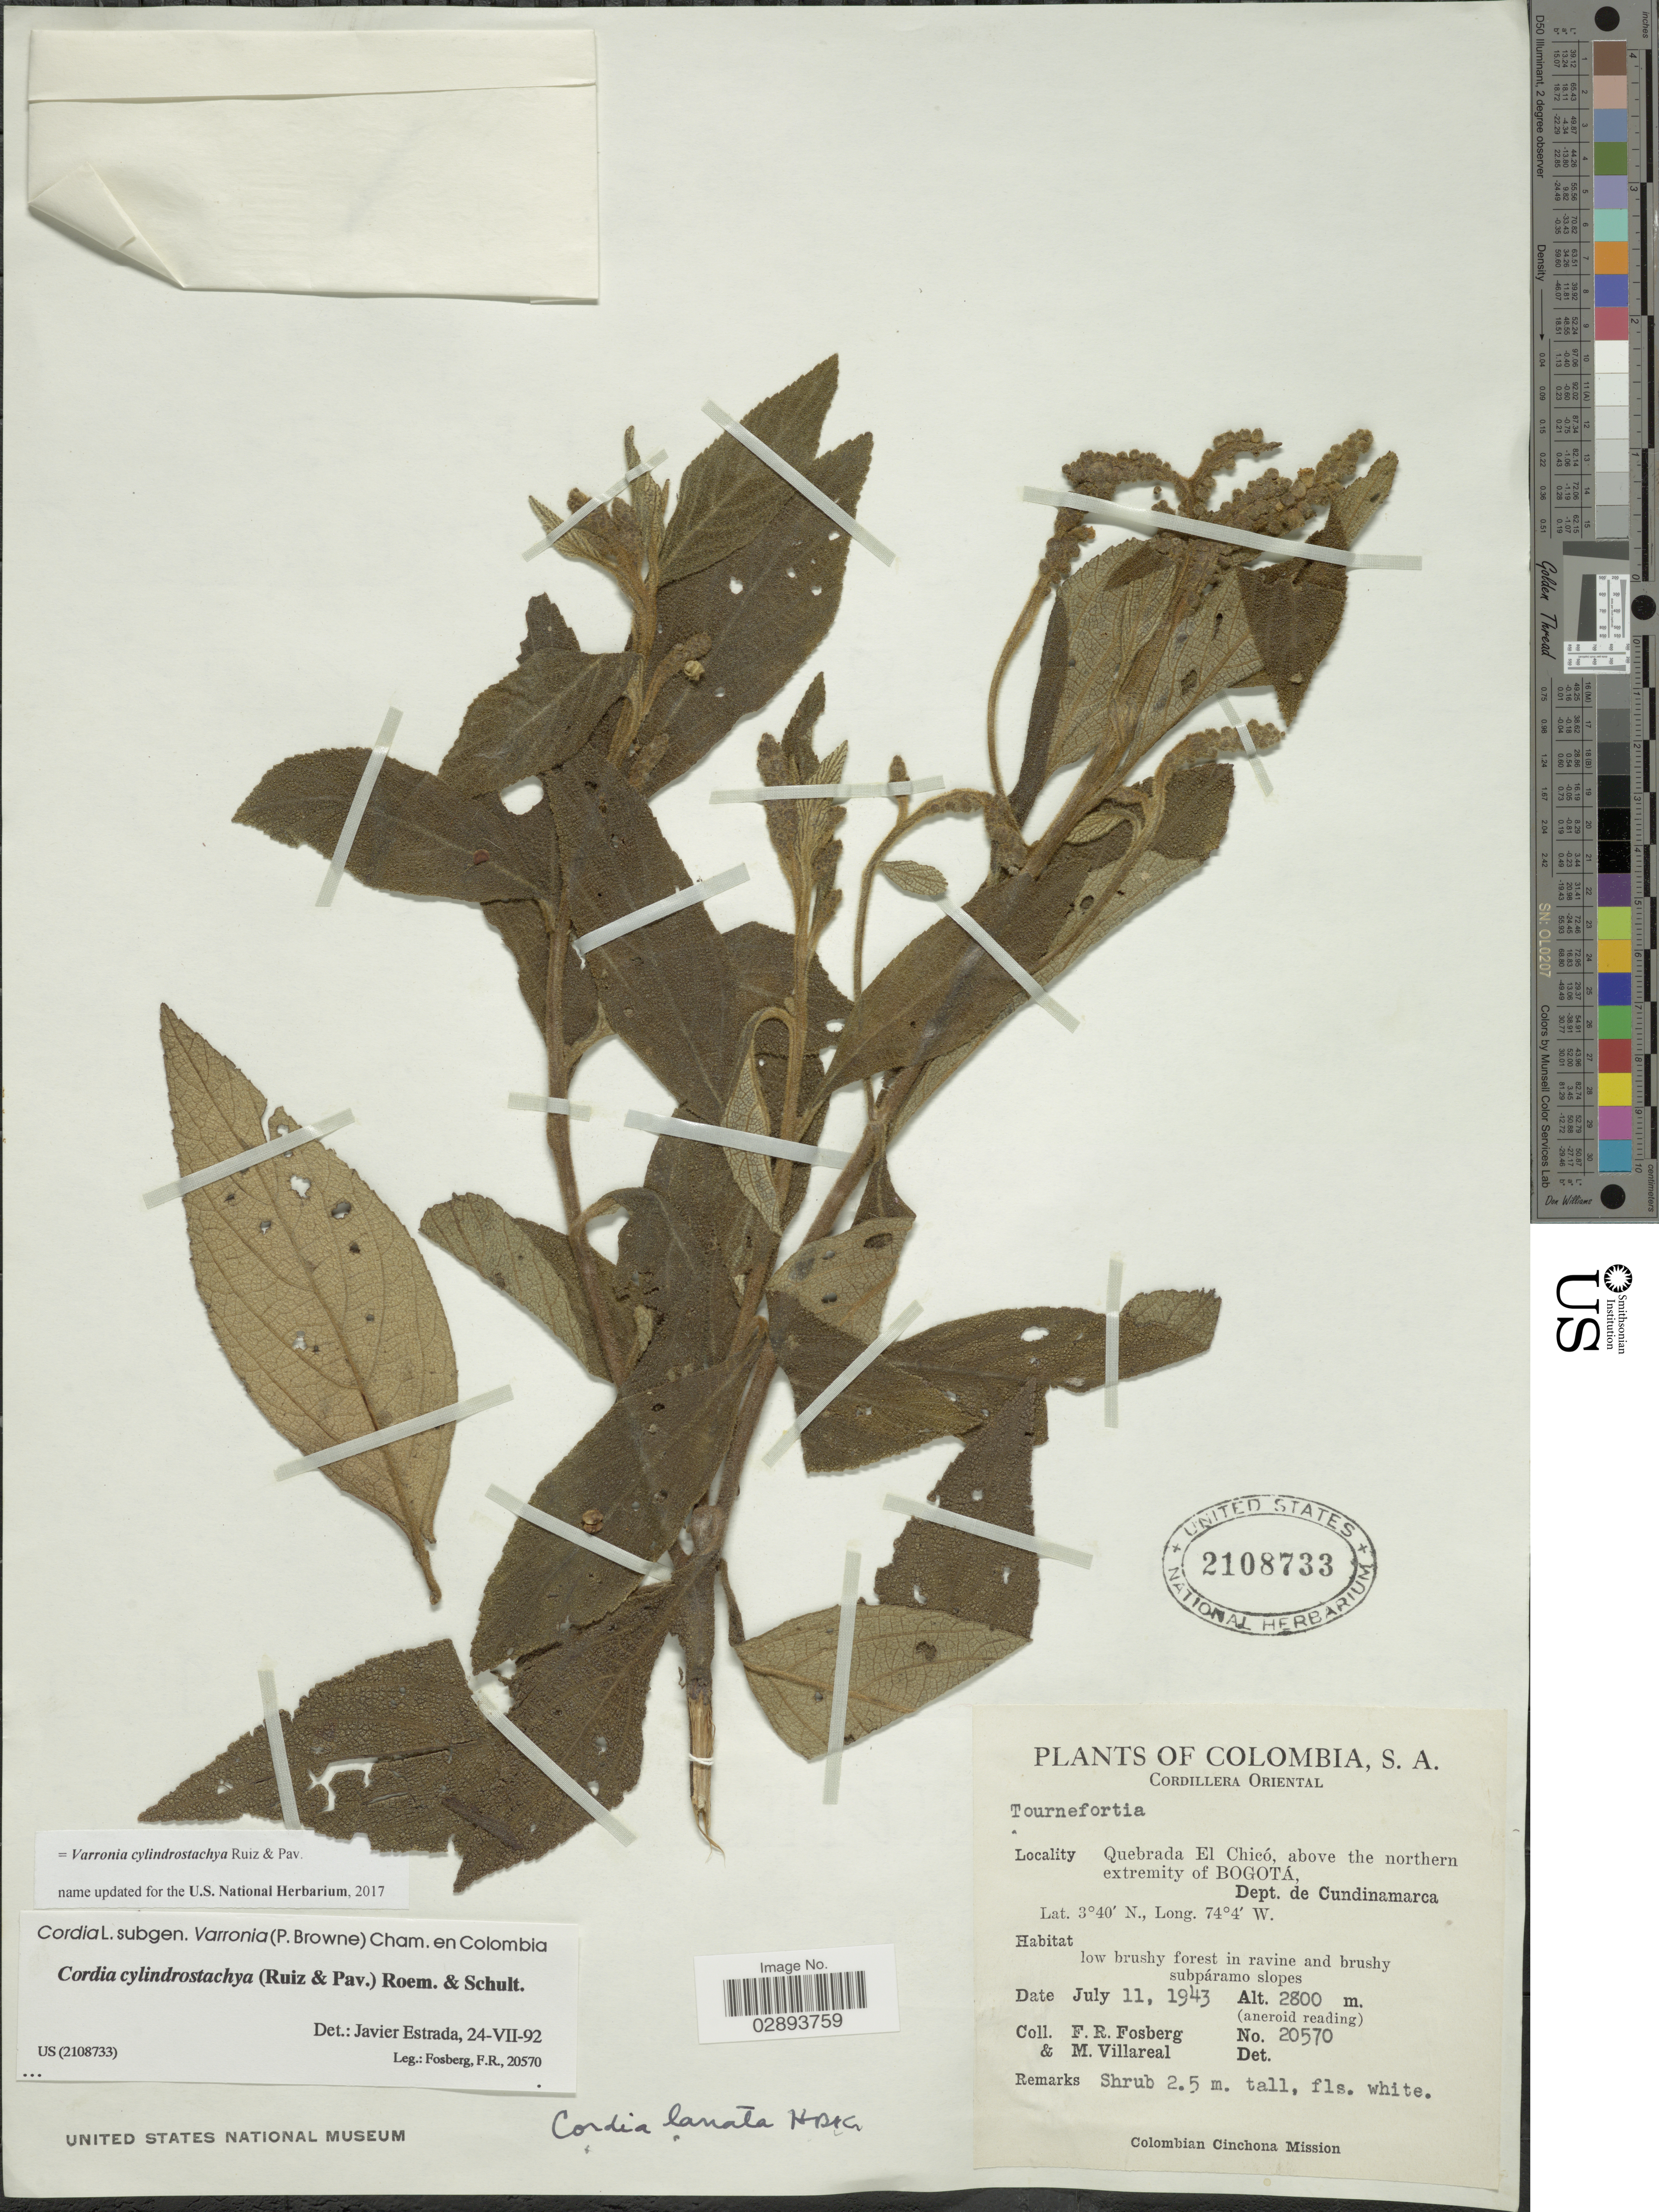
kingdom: Plantae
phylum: Tracheophyta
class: Magnoliopsida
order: Boraginales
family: Cordiaceae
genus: Varronia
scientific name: Varronia cylindrostachya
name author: Ruiz & Pav.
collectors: F. R. Fosberg & M. Villareal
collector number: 20570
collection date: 1943-07-11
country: Colombia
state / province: Cundinamarca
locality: Cordillera Oriental, Quebrada El Chicó, above the northern extremity of Bogotá, Dept. de Cundinamarca.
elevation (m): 2800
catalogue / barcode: US 2108733